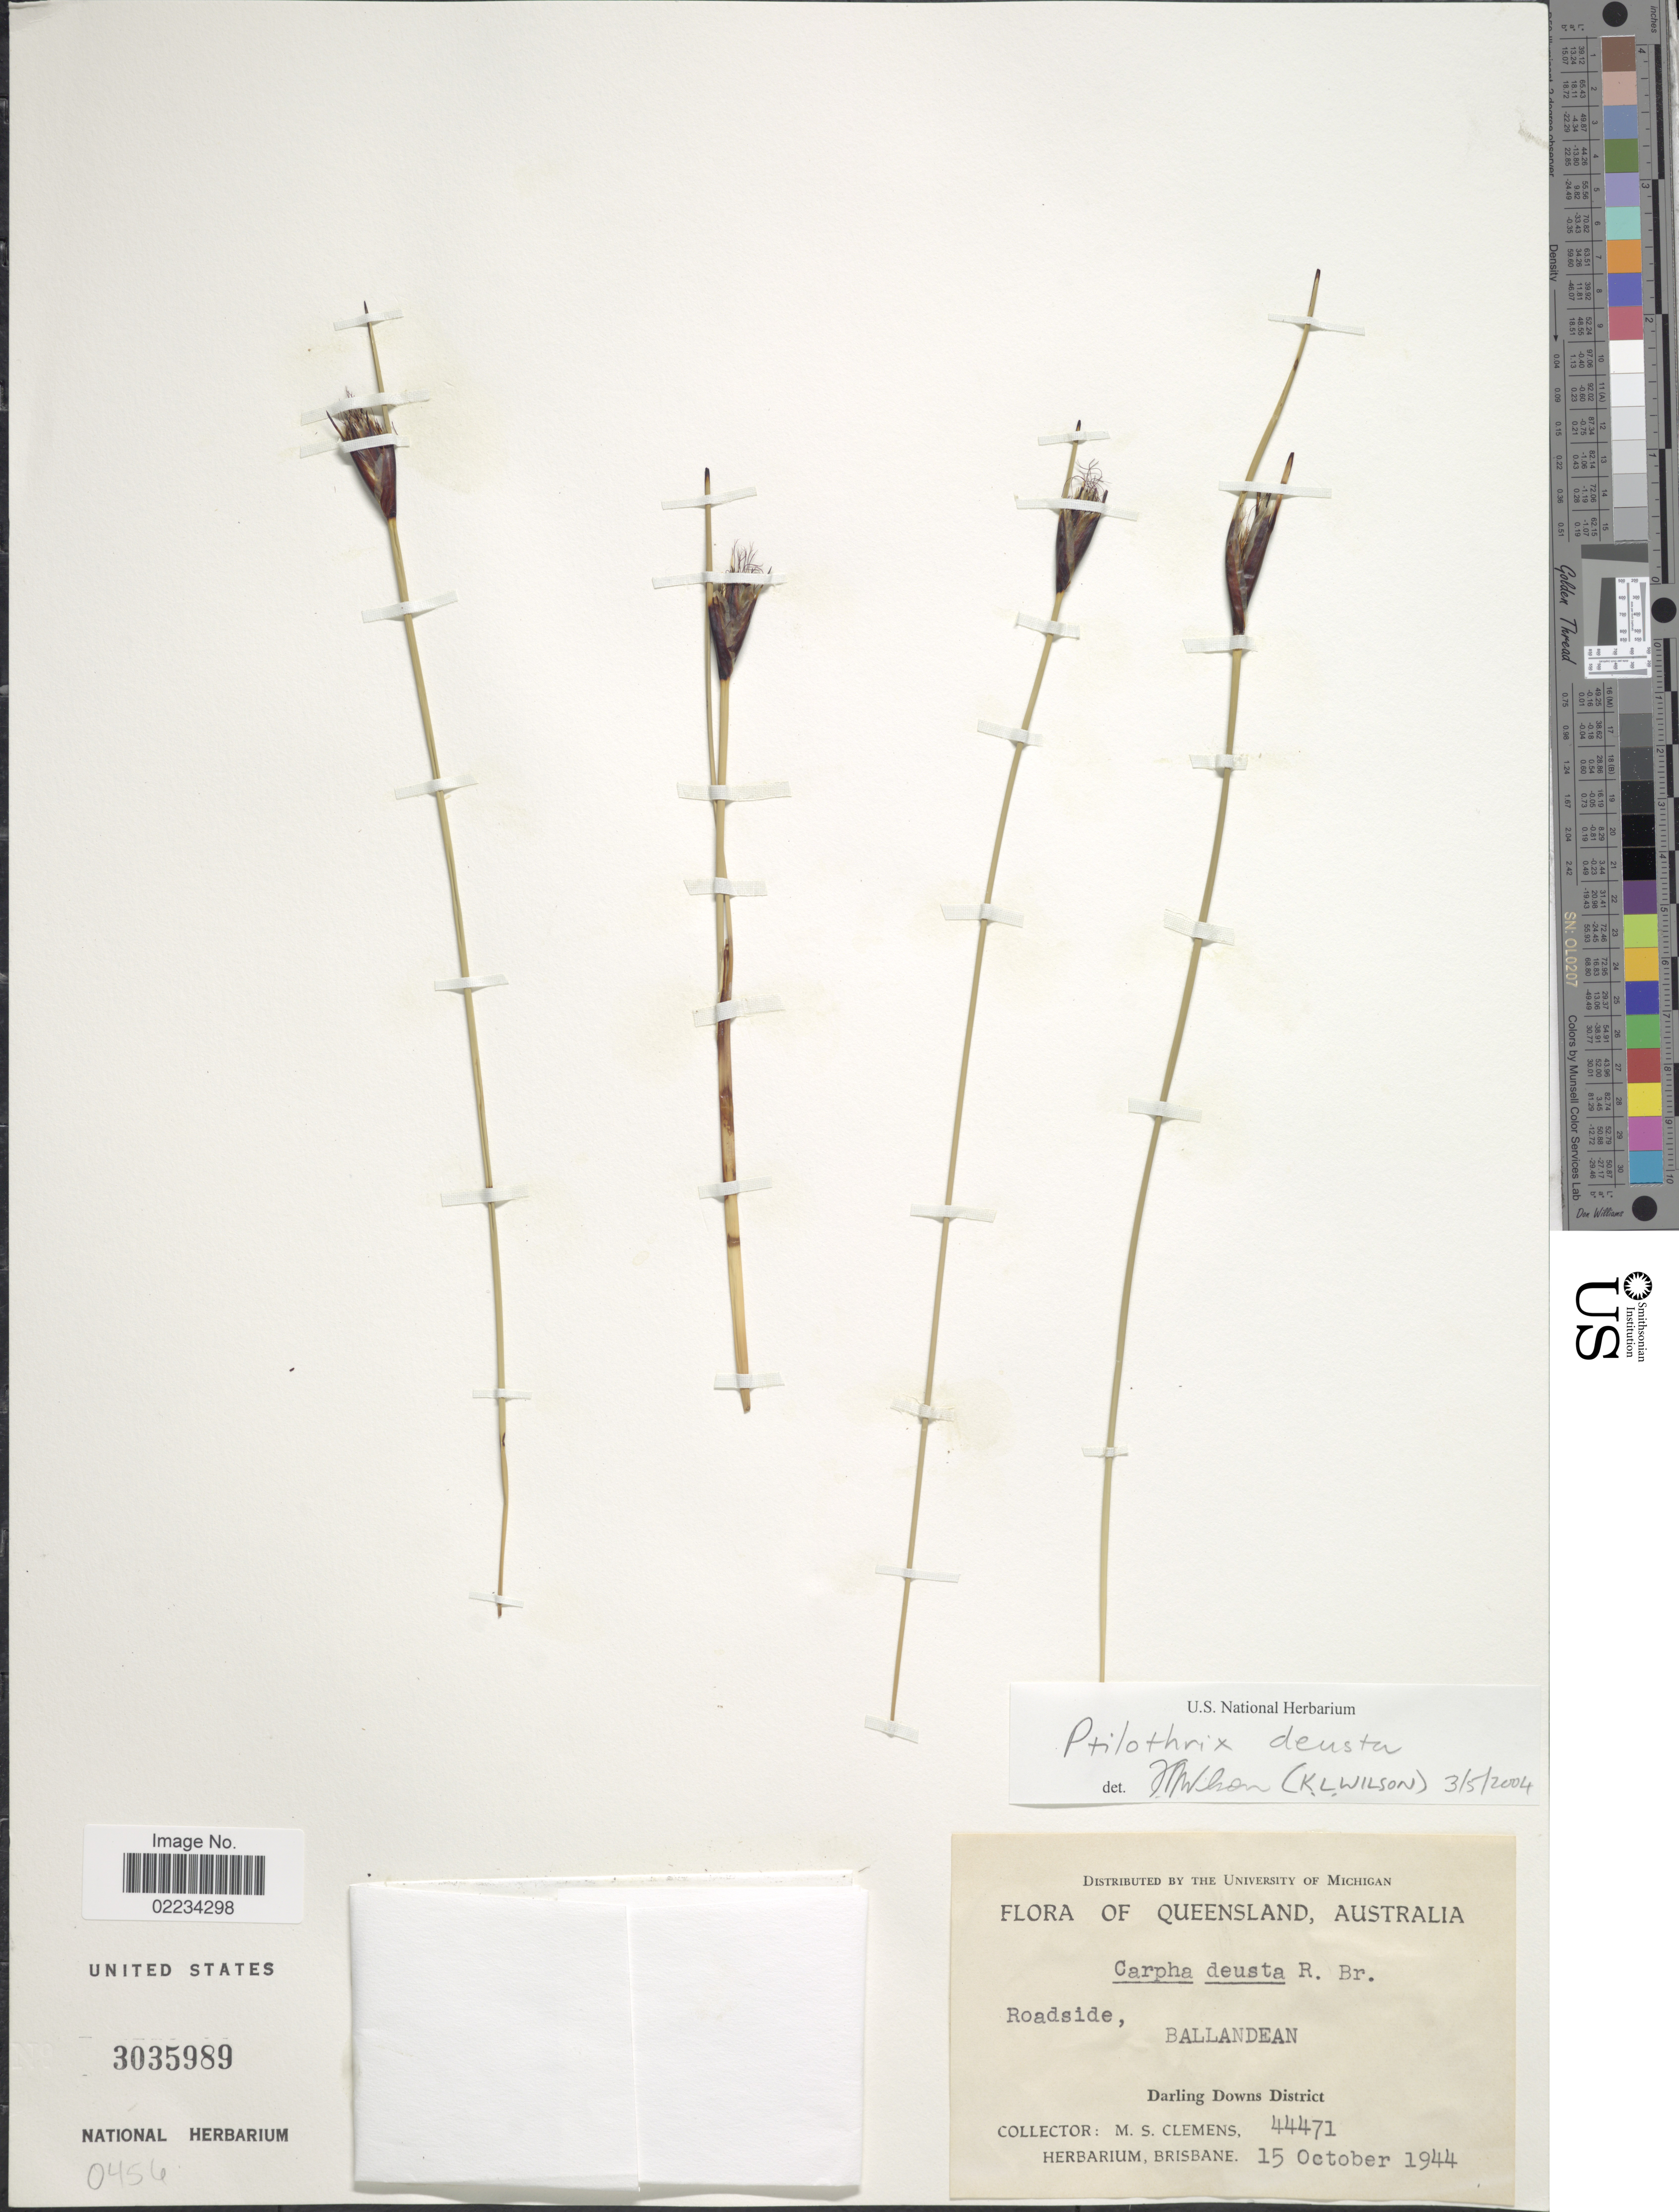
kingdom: Plantae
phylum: Tracheophyta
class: Liliopsida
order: Poales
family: Cyperaceae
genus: Ptilothrix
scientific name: Ptilothrix deusta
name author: (R. Br.) K.L. Wilson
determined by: Wilson, K. L.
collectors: M. S. Clemens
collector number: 44471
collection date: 1944-10-15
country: Australia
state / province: Queensland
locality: Roadside, Ballandean, Darling Downs District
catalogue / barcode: US 3035989